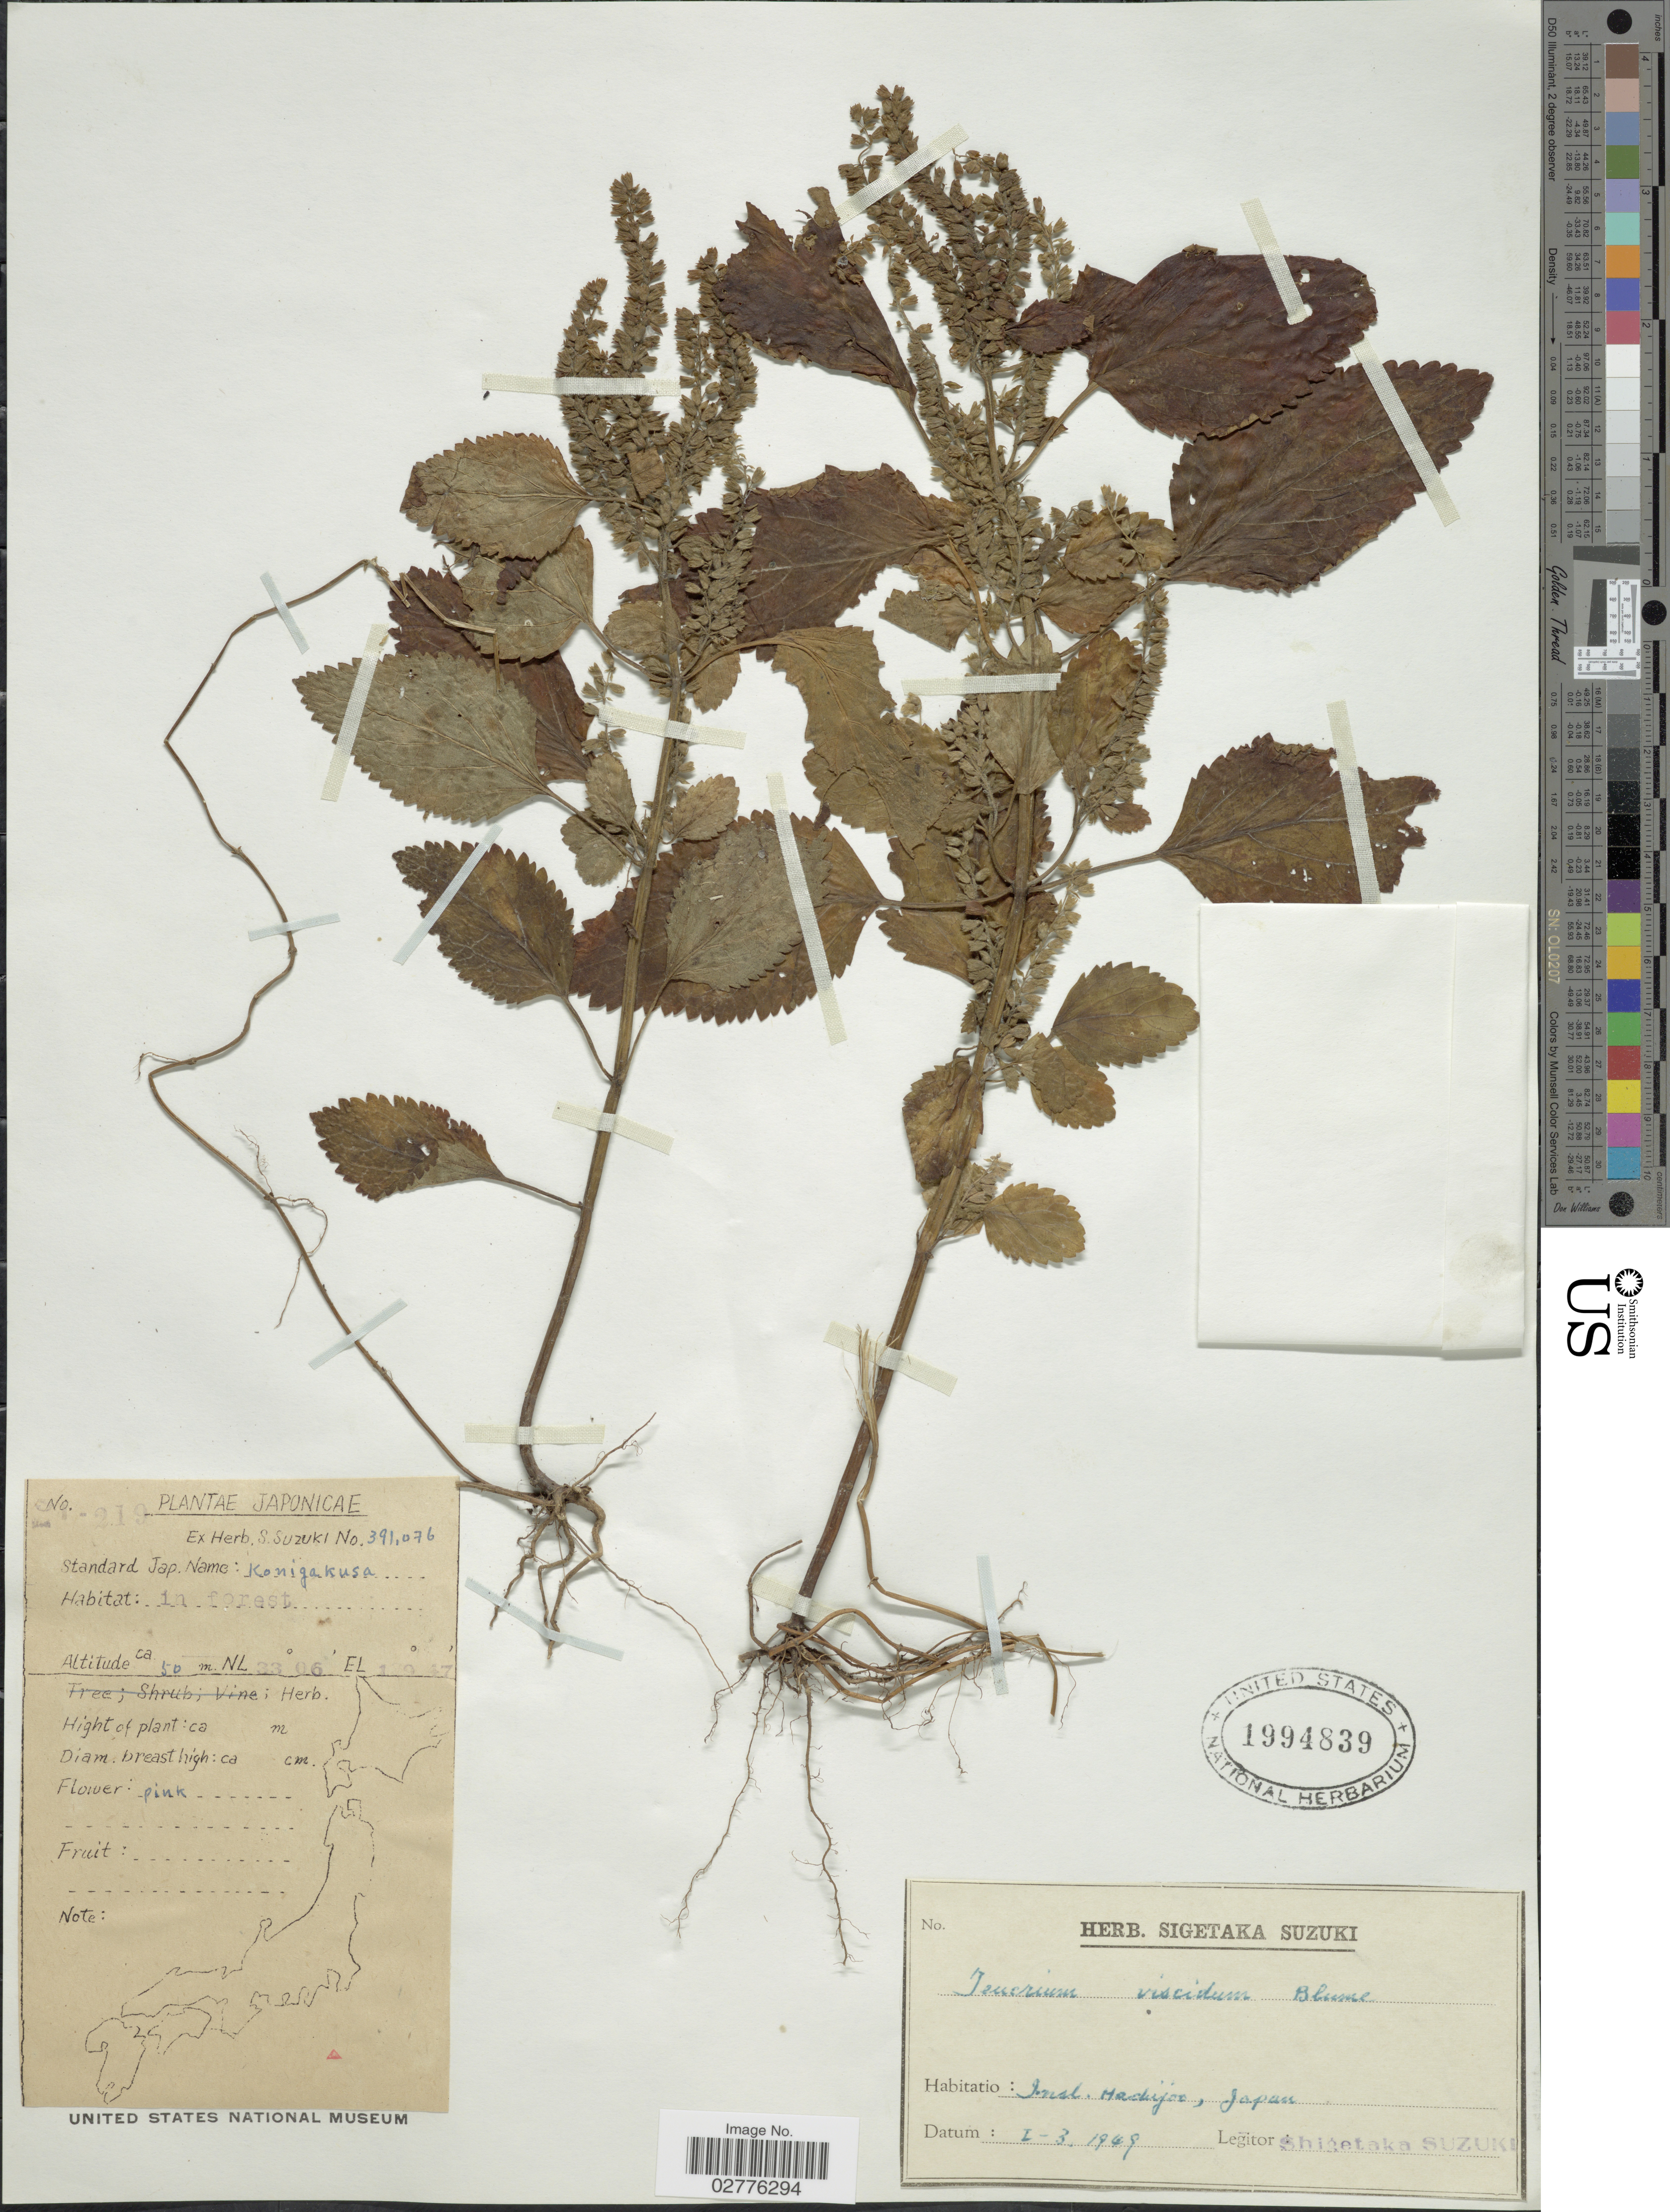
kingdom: Plantae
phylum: Tracheophyta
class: Magnoliopsida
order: Lamiales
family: Lamiaceae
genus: Teucrium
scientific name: Teucrium viscidum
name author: Blume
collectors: S. Suzuki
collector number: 391076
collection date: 1949-03-01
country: Japan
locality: Insl. Hachiejoo.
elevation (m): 50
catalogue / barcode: US 1994839